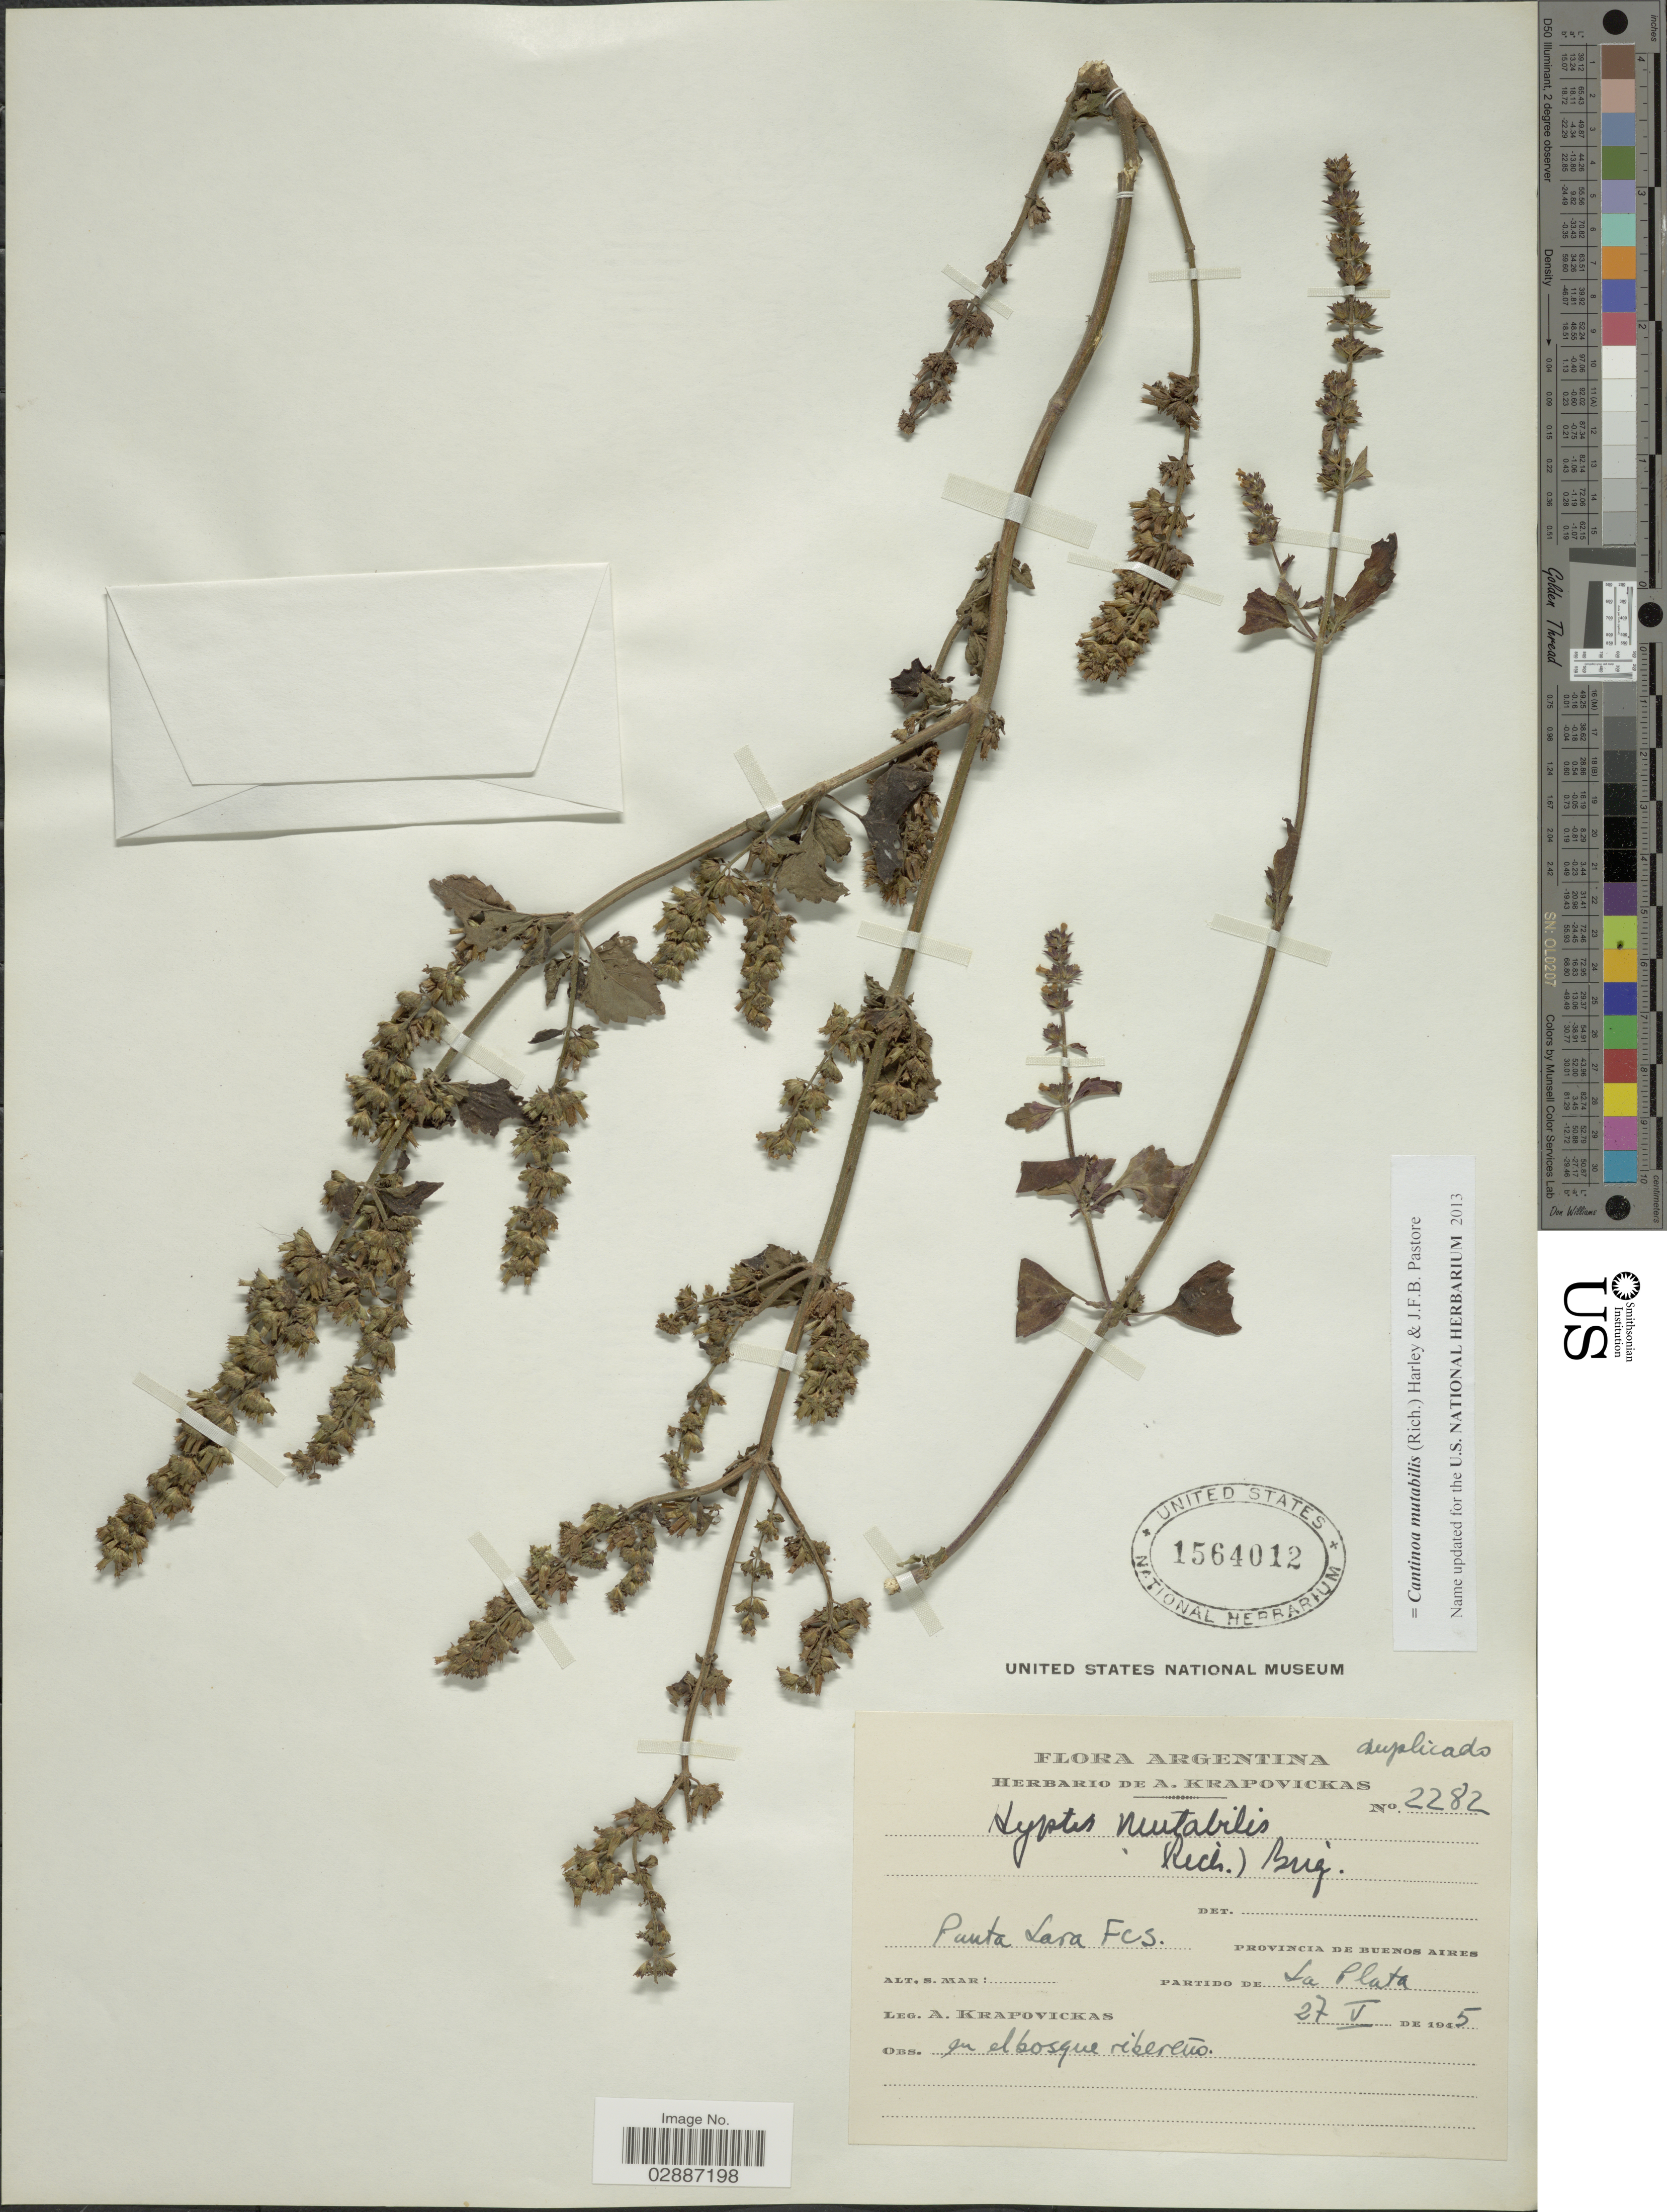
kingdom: Plantae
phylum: Tracheophyta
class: Magnoliopsida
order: Lamiales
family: Lamiaceae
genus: Cantinoa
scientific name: Cantinoa mutabilis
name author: (Epling) Harley & J.F.B. Pastore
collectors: A. Krapovickas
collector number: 2282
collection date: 1945-05-27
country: Argentina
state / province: Buenos Aires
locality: Punta Lara Fcs. Partido de La Plata.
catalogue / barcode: US 1564012